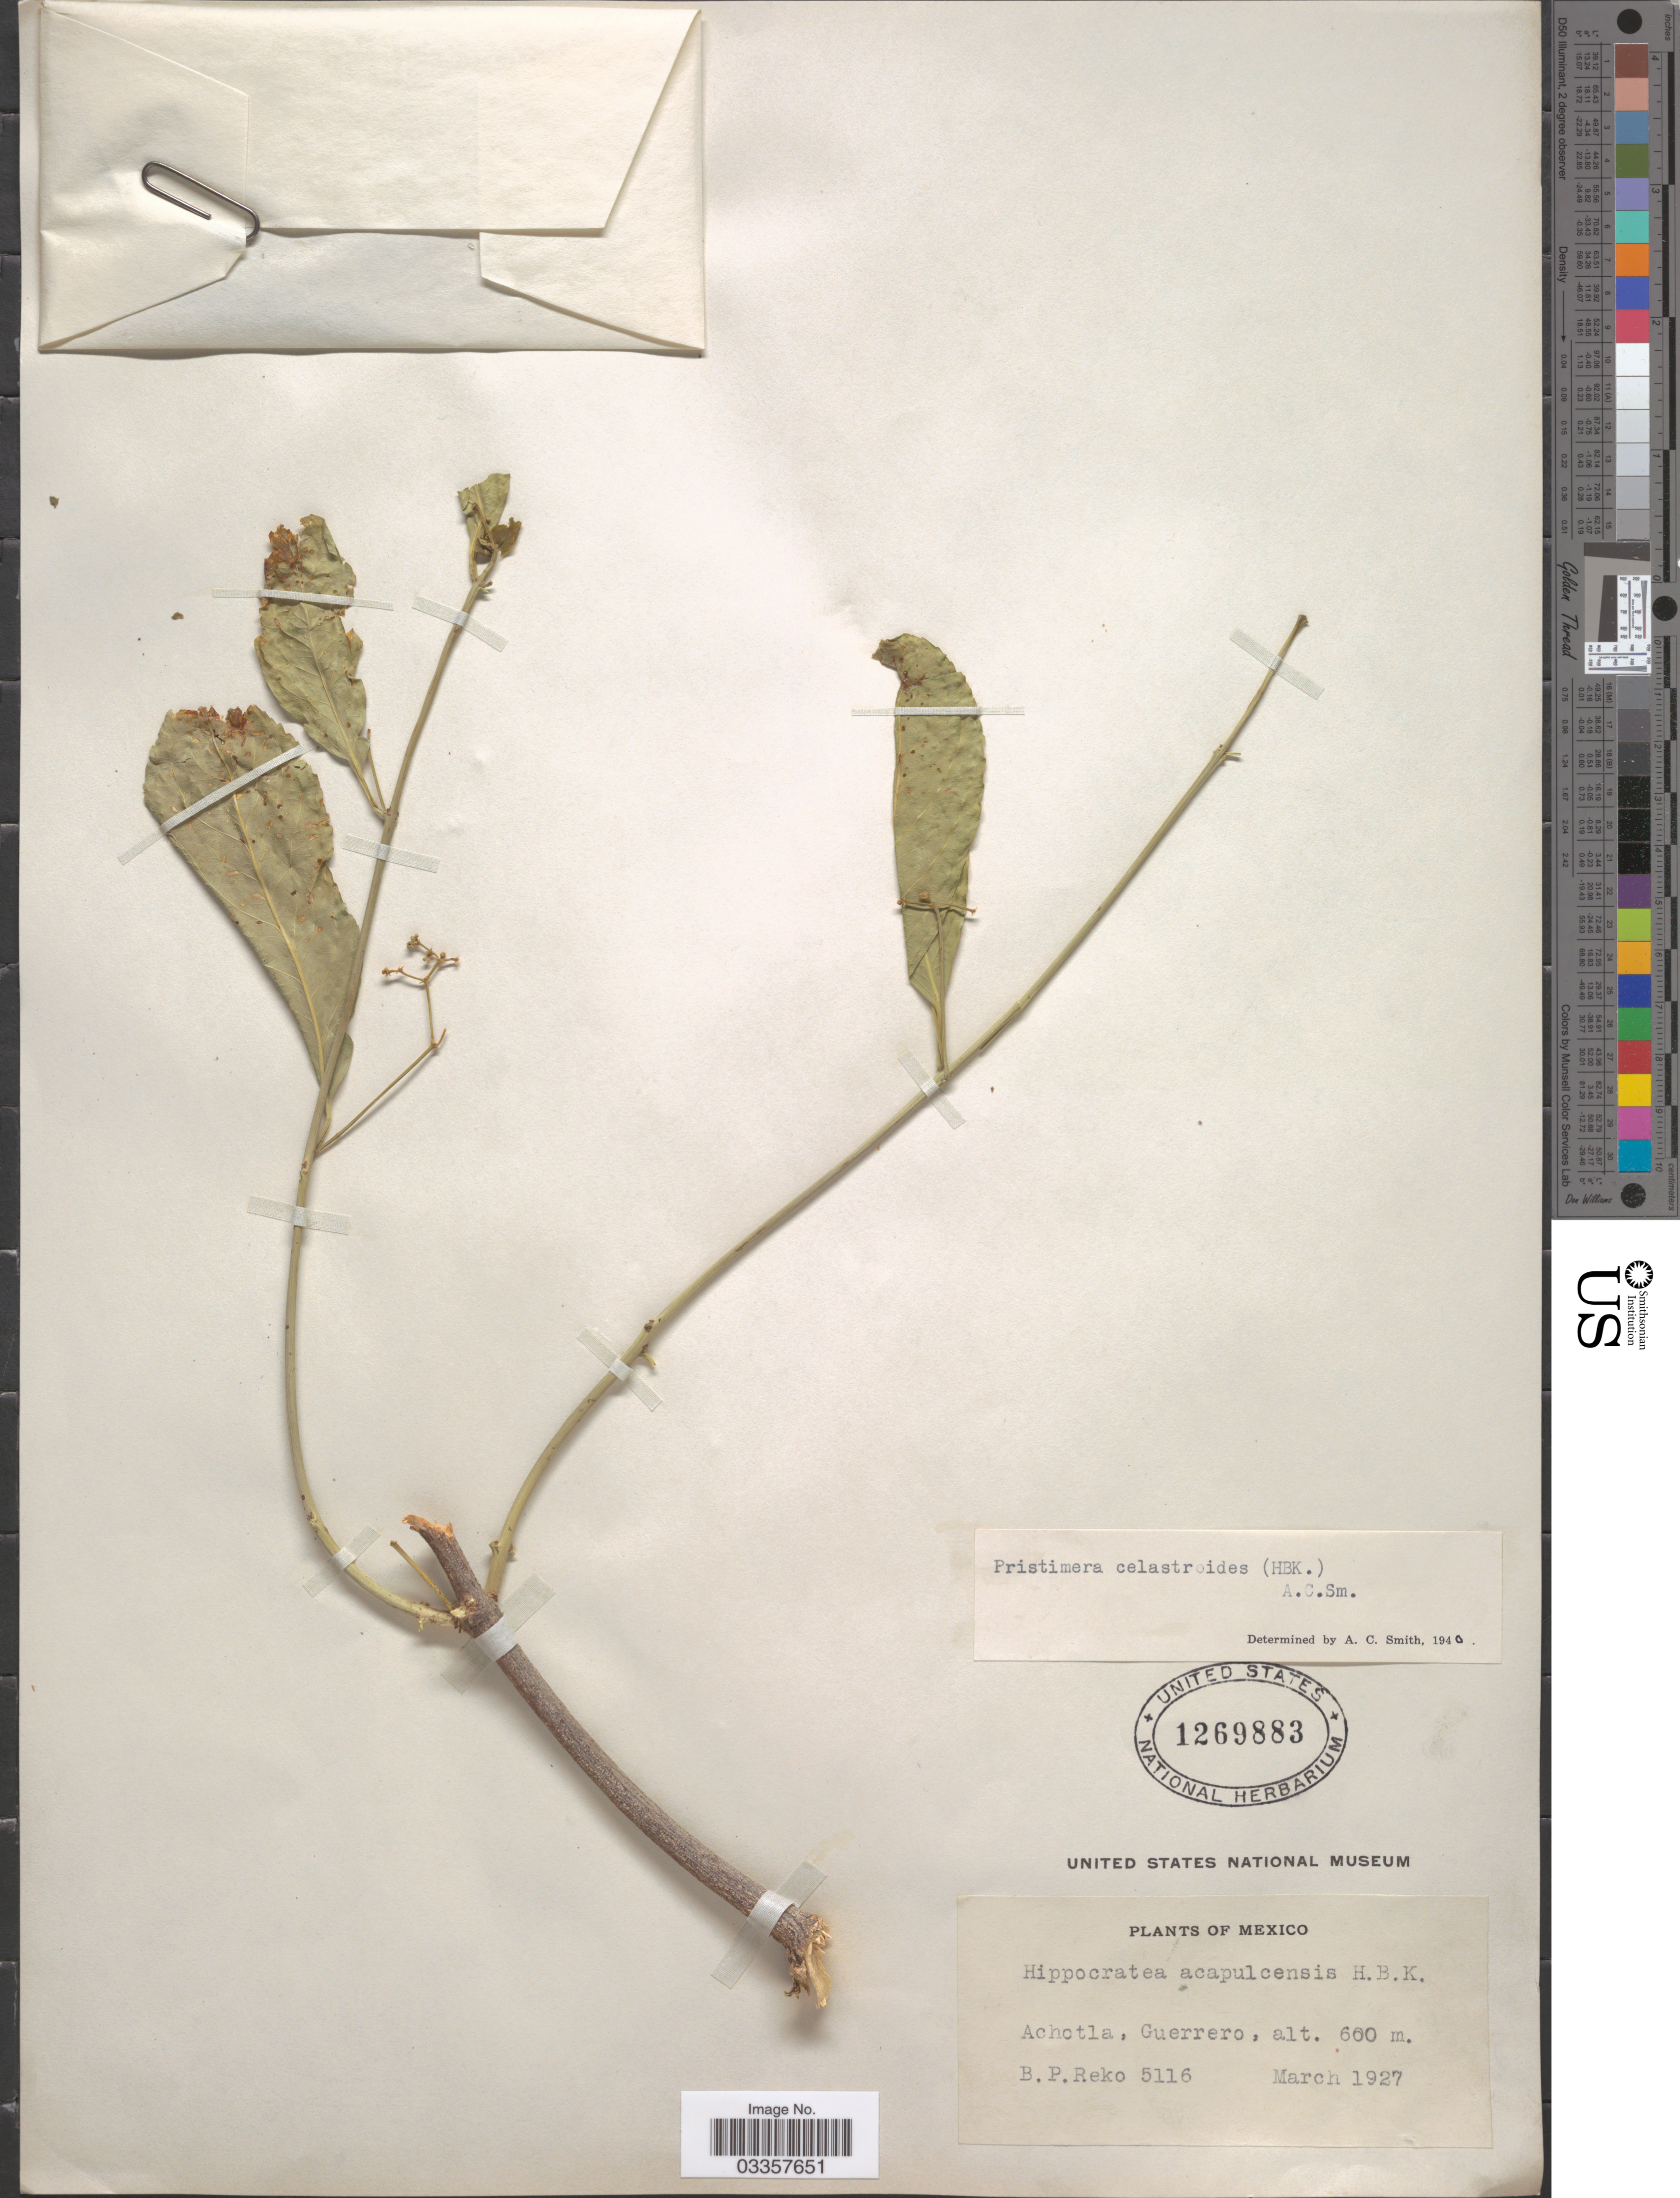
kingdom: Plantae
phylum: Tracheophyta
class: Magnoliopsida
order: Celastrales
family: Celastraceae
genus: Pristimera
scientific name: Pristimera celastroides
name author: (Kunth) A.C. Sm.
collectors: B. P. Reko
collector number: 5116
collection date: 1927-03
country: Mexico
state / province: Guerrero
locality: Achotla.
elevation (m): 600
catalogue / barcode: US 1269883